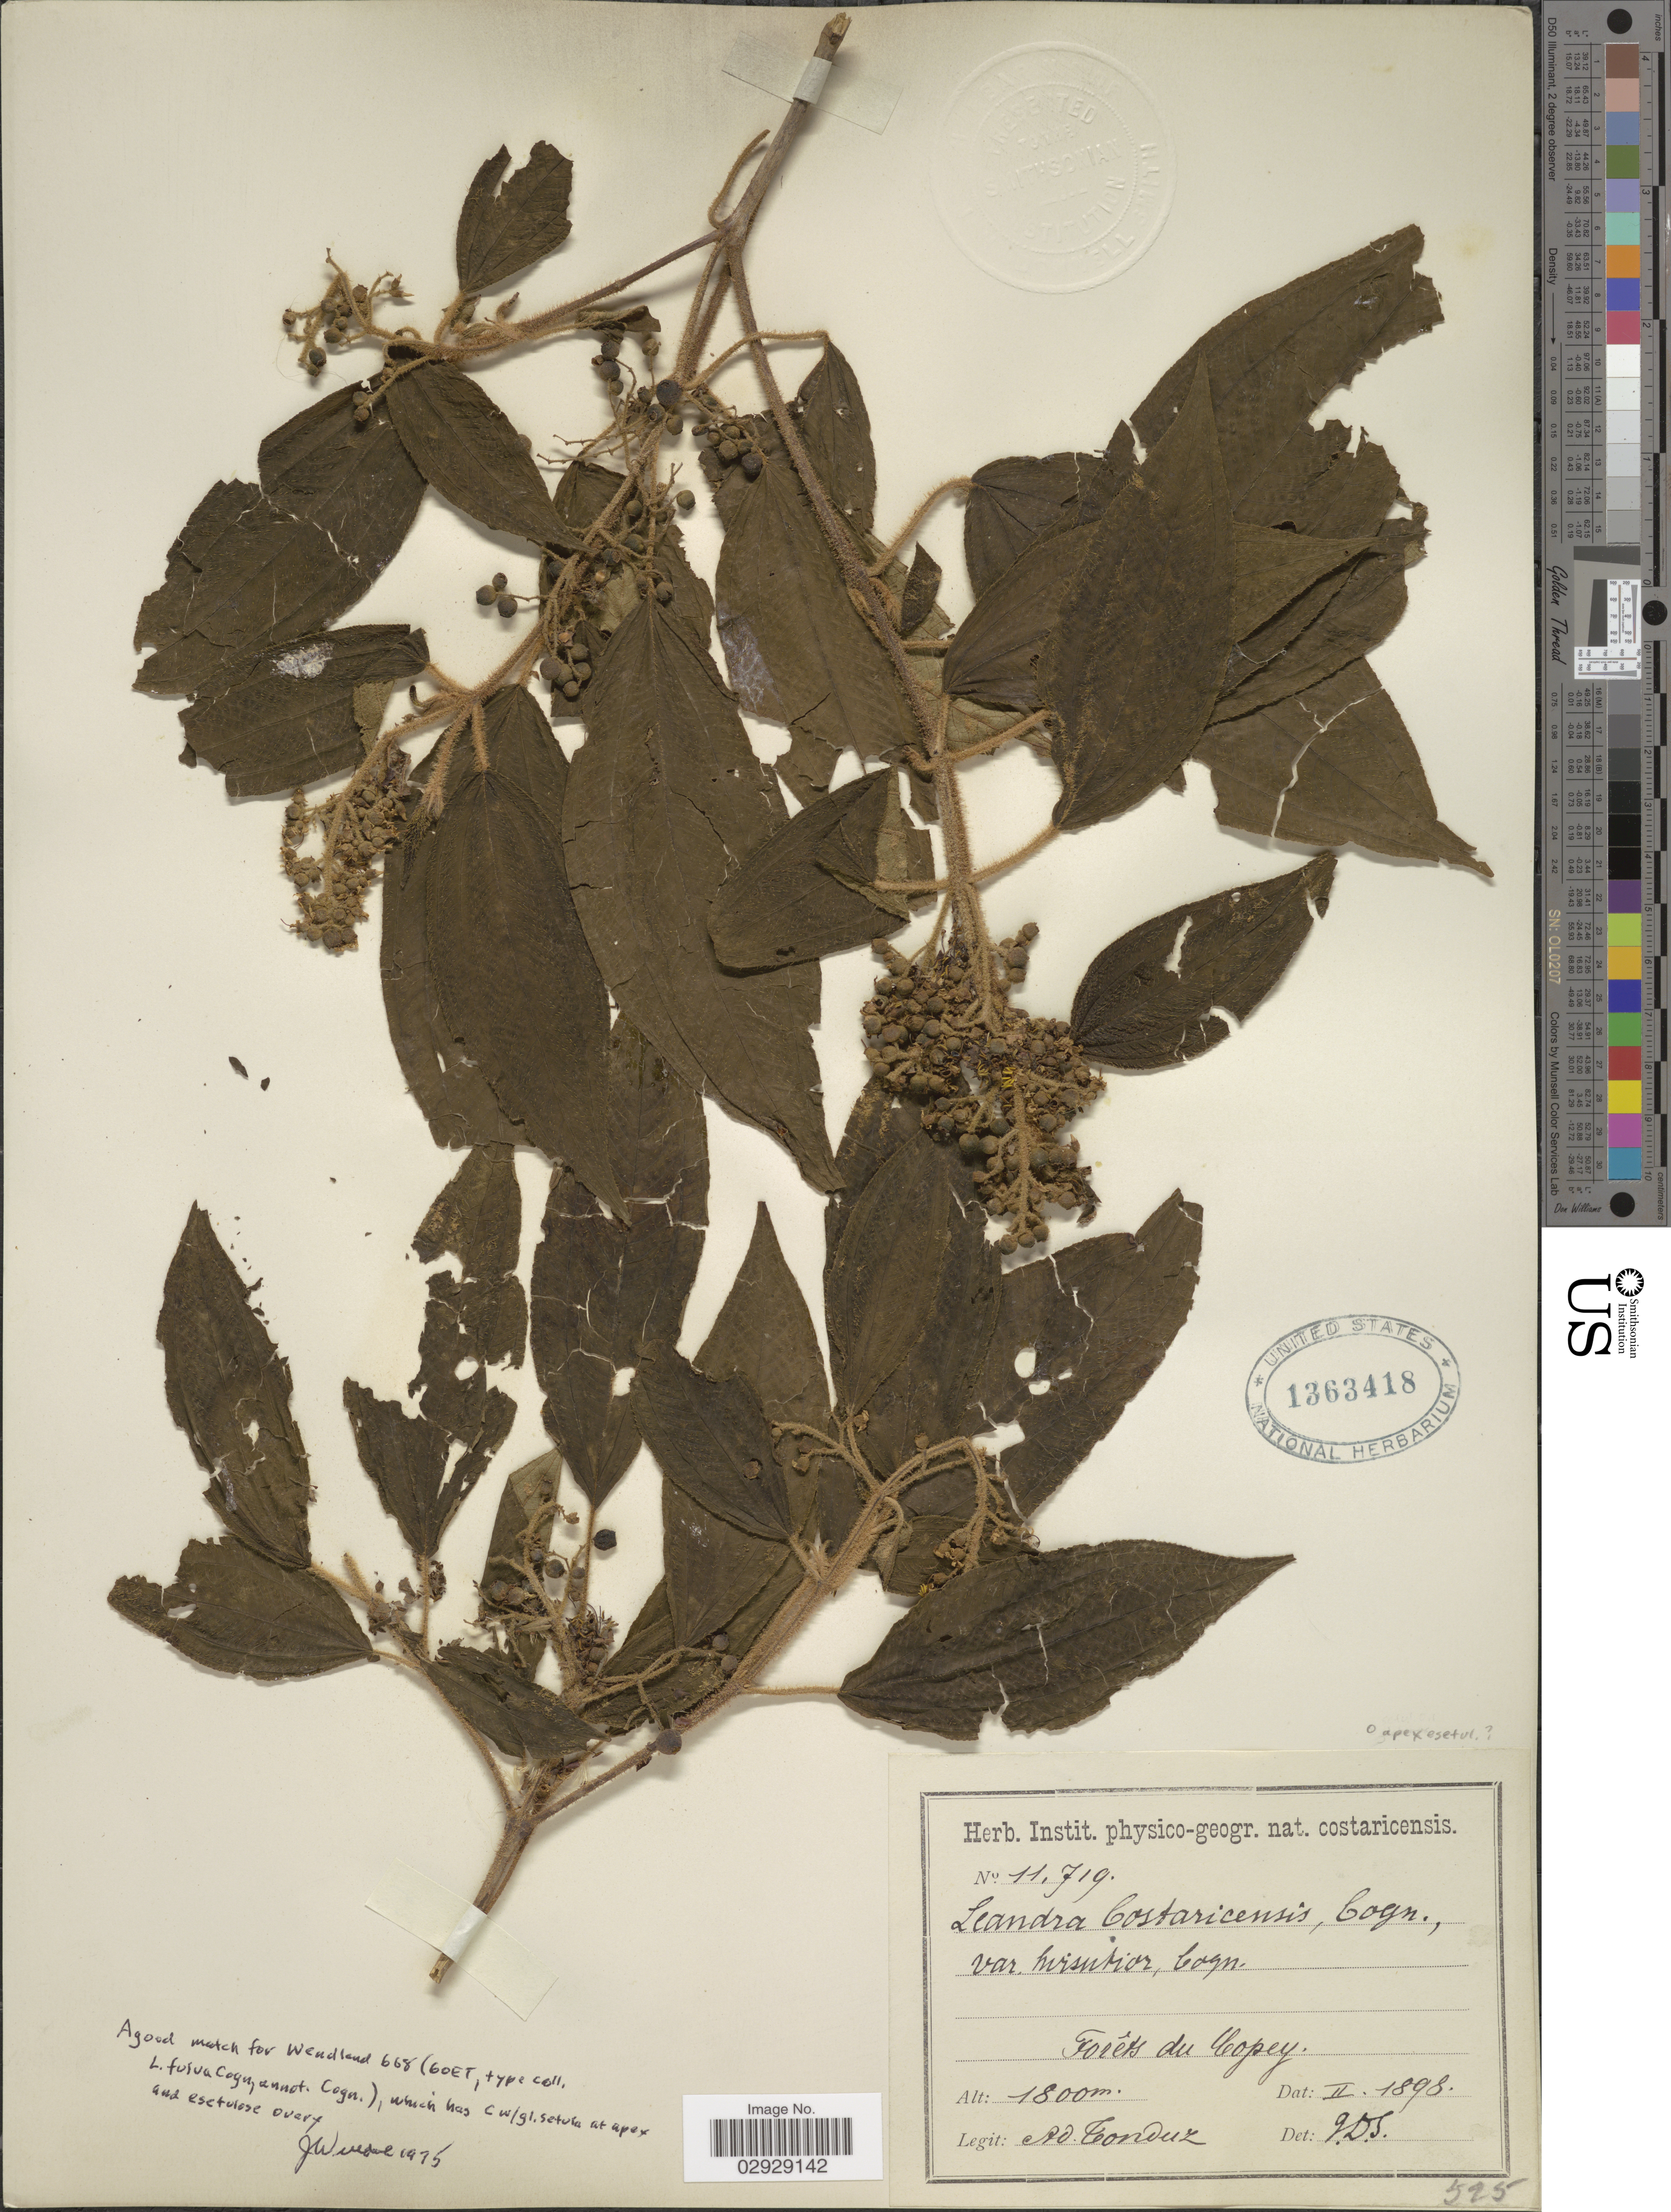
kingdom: Plantae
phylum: Tracheophyta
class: Magnoliopsida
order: Myrtales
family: Melastomataceae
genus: Leandra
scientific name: Leandra costaricensis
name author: Cogn.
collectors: A. Tonduz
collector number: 11719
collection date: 1898-02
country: Costa Rica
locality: Forêts du Copey.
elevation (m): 1800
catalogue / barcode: US 1363418